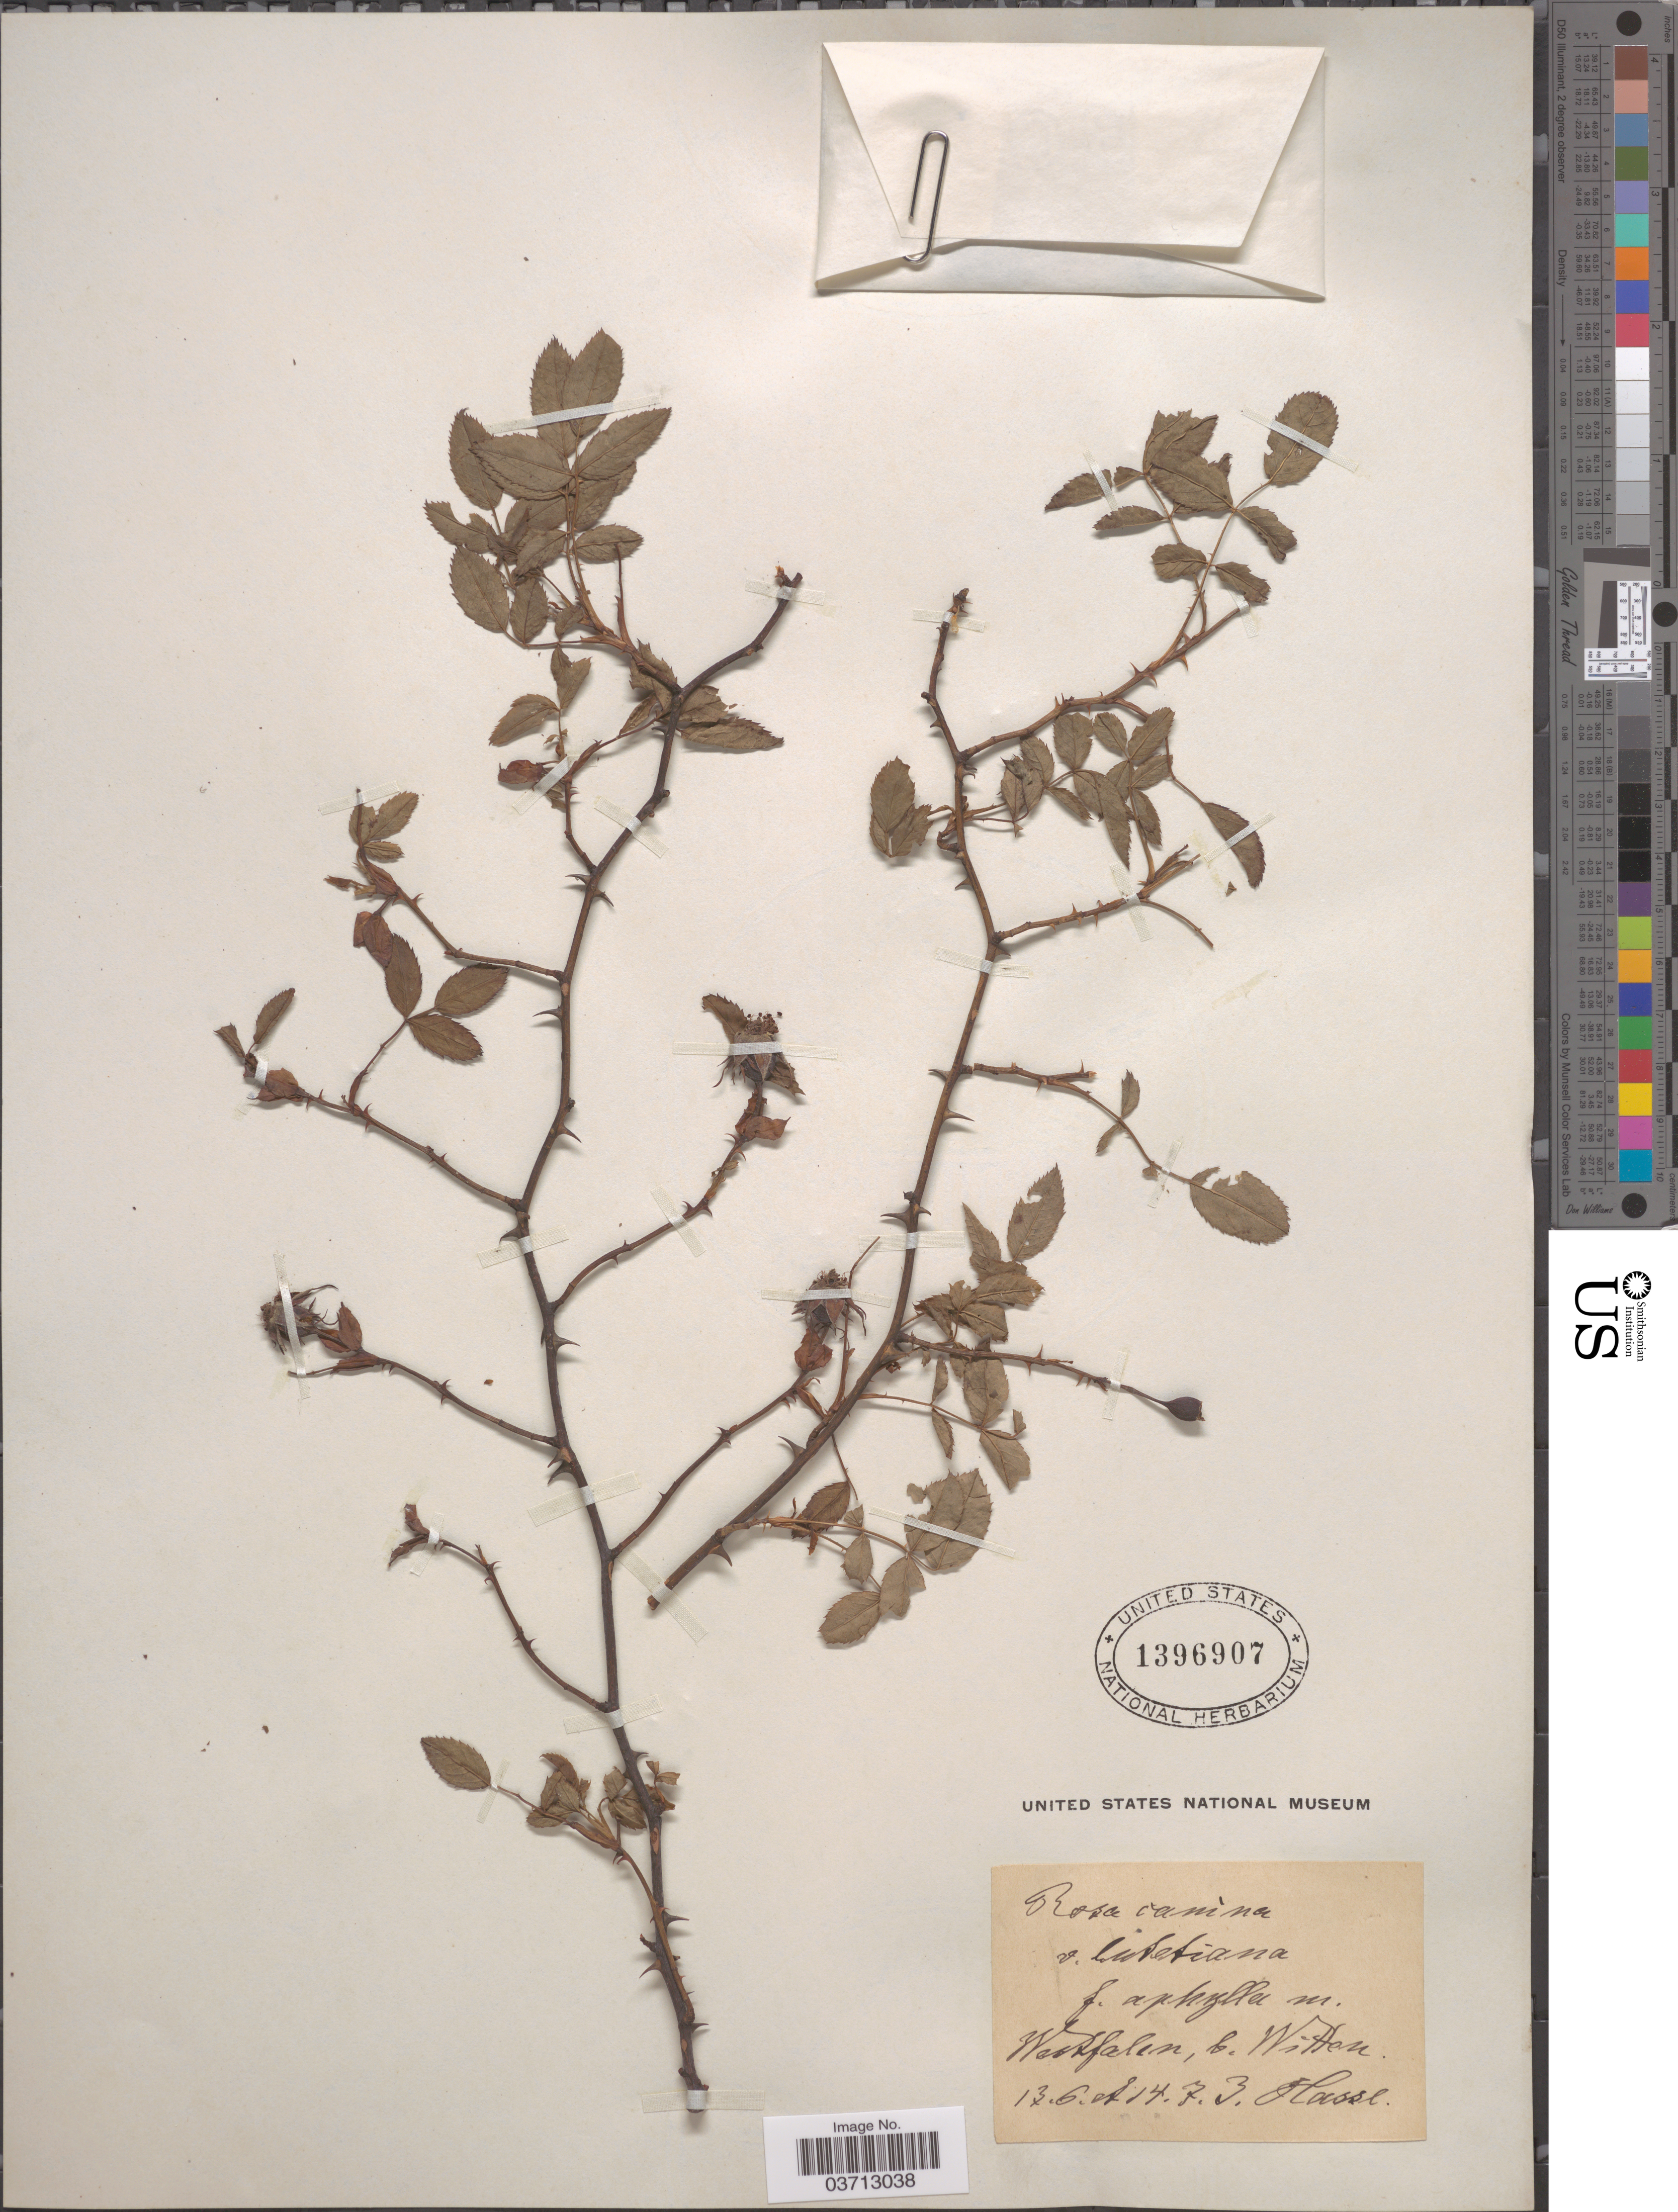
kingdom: Plantae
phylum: Tracheophyta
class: Magnoliopsida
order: Rosales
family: Rosaceae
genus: Rosa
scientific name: Rosa canina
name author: L.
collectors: -. Hasse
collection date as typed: Transcribed d/m/y: 13/6/3 to 14/7/3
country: Germany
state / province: Nordrhein-Westfalen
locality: Westfalen, b. Witten.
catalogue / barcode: US 1396907